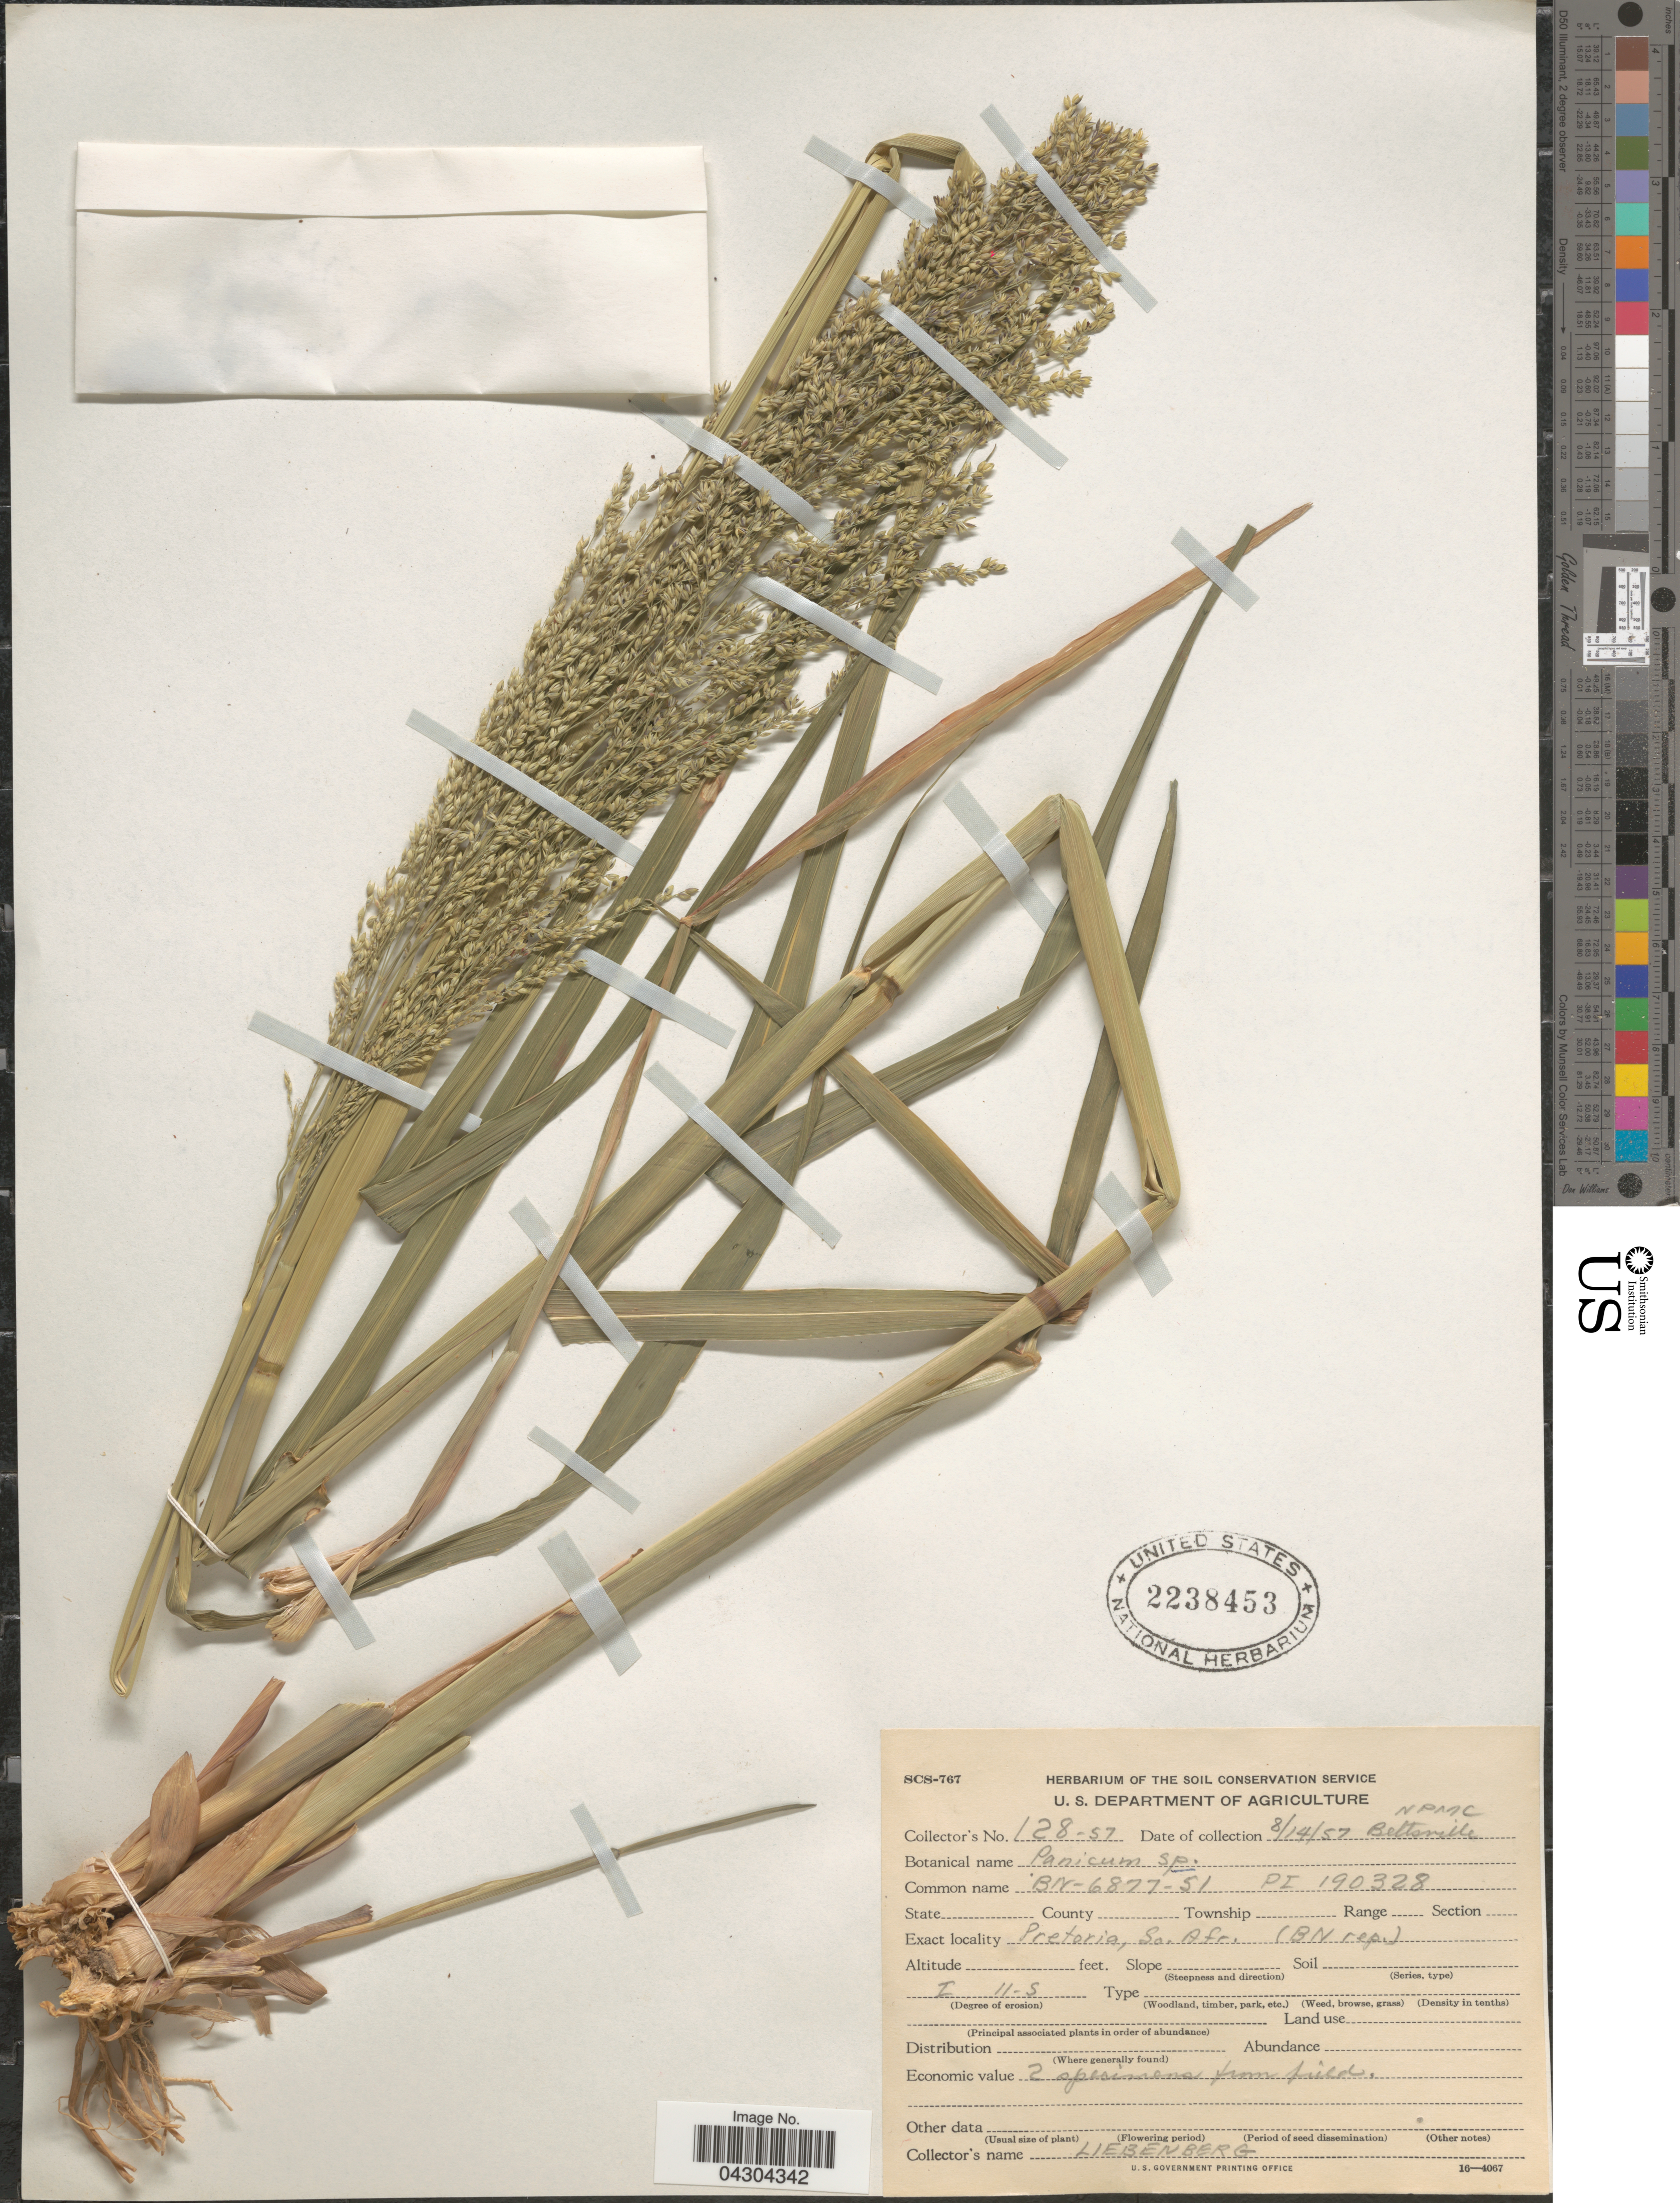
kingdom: Plantae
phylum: Tracheophyta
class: Liliopsida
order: Poales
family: Poaceae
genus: Panicum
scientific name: Panicum sp.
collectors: -. Liebenberg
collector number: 128-57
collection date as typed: Transcribed d/m/y: 14/8/57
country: South Africa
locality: Pretoria, So. Afr. (BN rep.).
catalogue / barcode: US 2238453